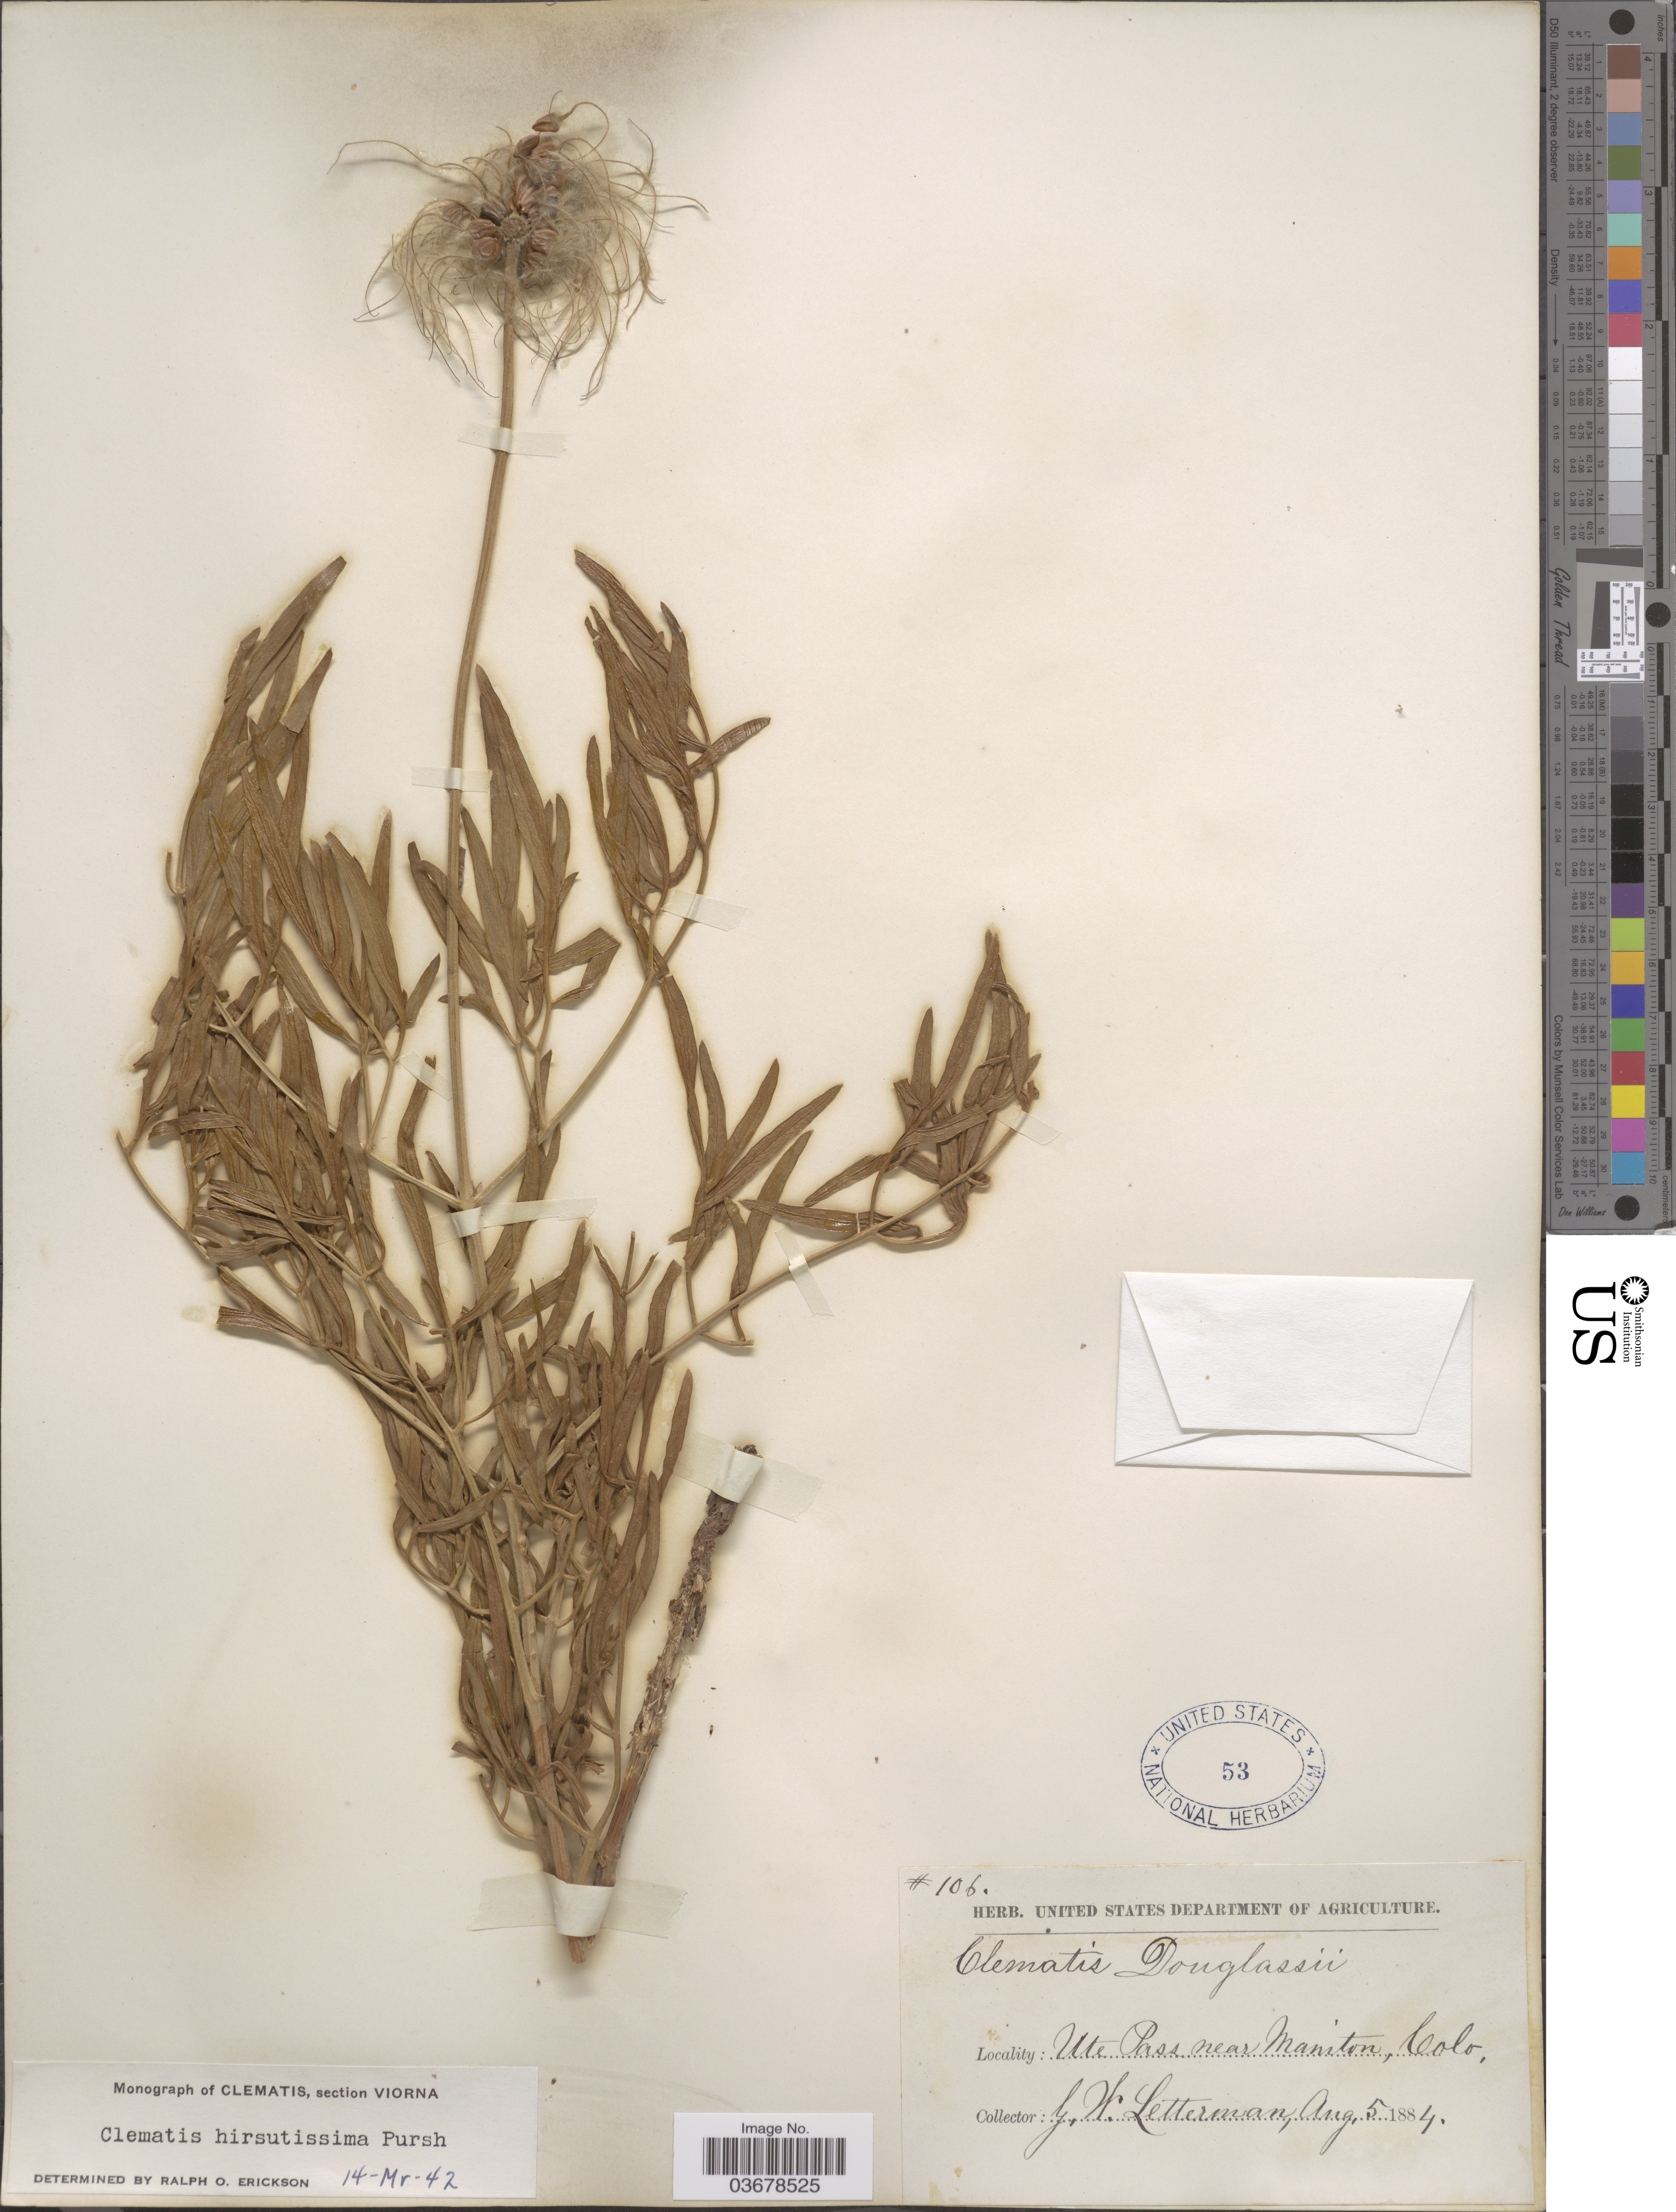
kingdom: Plantae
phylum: Tracheophyta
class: Magnoliopsida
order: Ranunculales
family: Ranunculaceae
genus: Clematis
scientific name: Clematis viorna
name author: L.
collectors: G. W. Letterman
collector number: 106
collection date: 1884-08-05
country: United States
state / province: Colorado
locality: Ute Pass near Maniton.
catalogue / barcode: US 53